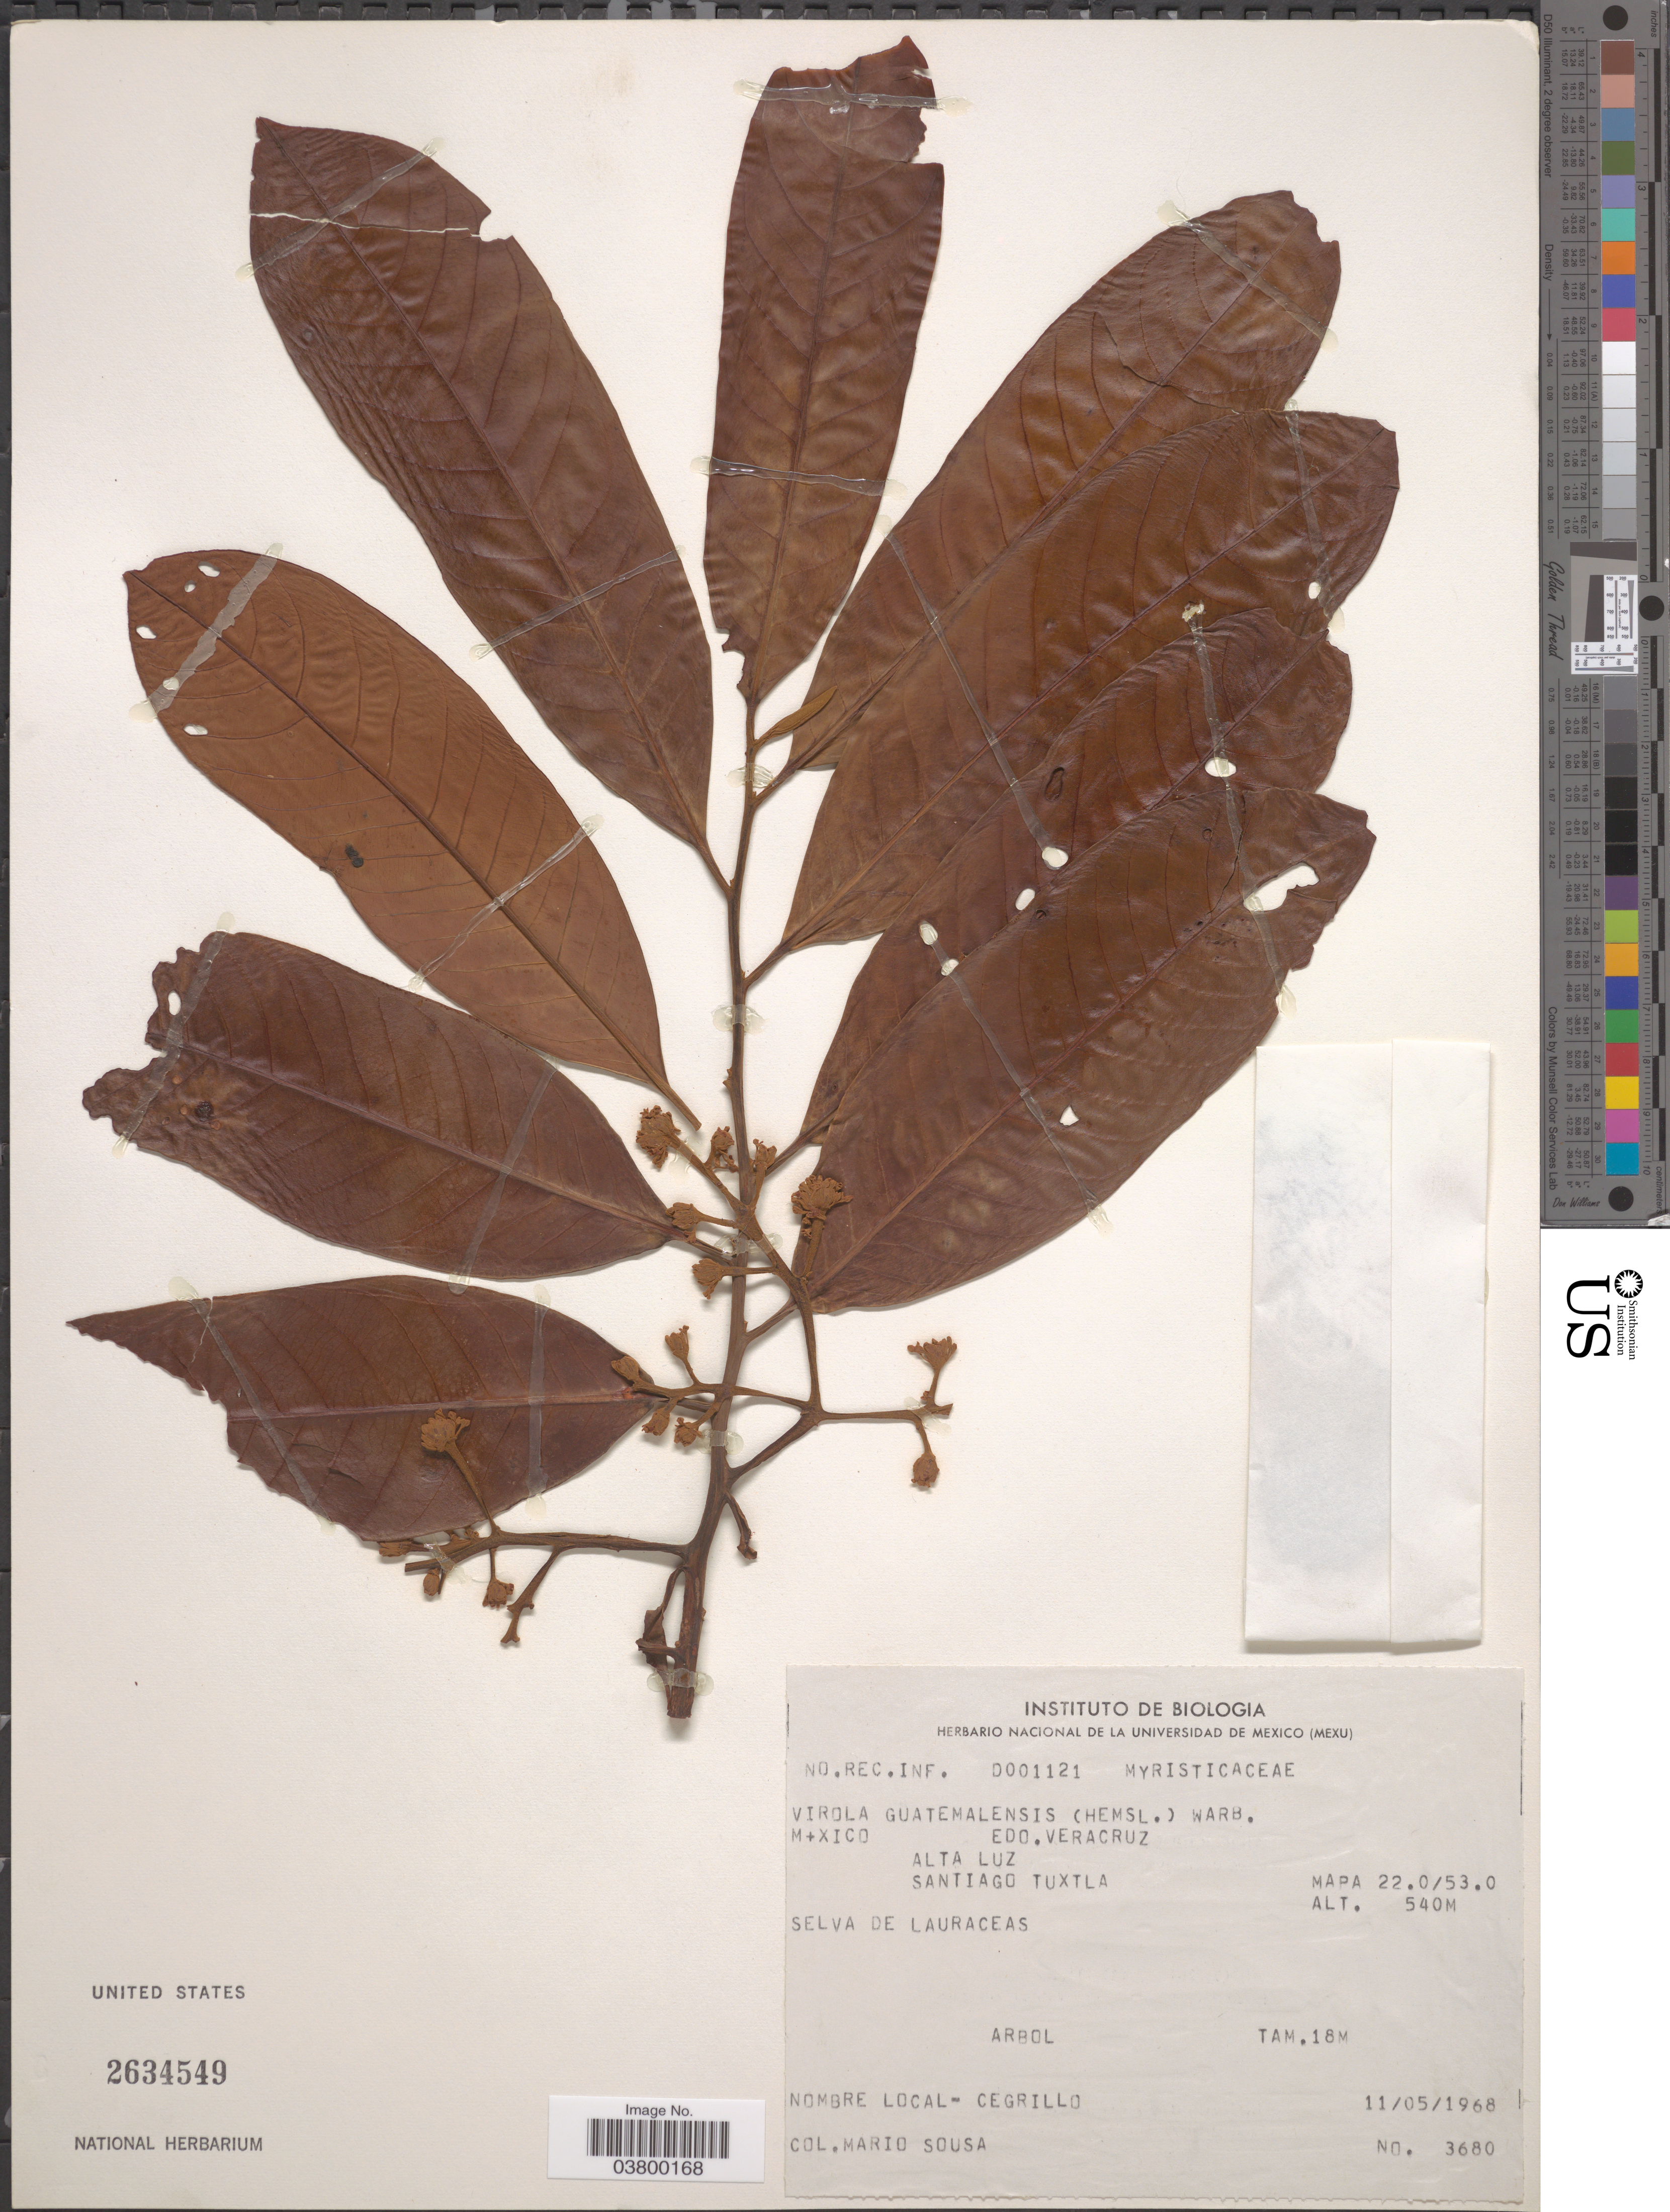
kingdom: Plantae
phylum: Tracheophyta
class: Magnoliopsida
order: Magnoliales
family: Myristicaceae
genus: Virola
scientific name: Virola guatemalensis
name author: (Hemsl.) Warb.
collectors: M. Sousa S.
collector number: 3680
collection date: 1968-05-11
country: Mexico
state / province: Veracruz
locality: Edo. Veracruz. Alta Luz, Santiago Tuxtla. Mapa 22.0/53.0. Selva de Lauraceas.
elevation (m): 540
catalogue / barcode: US 2634549